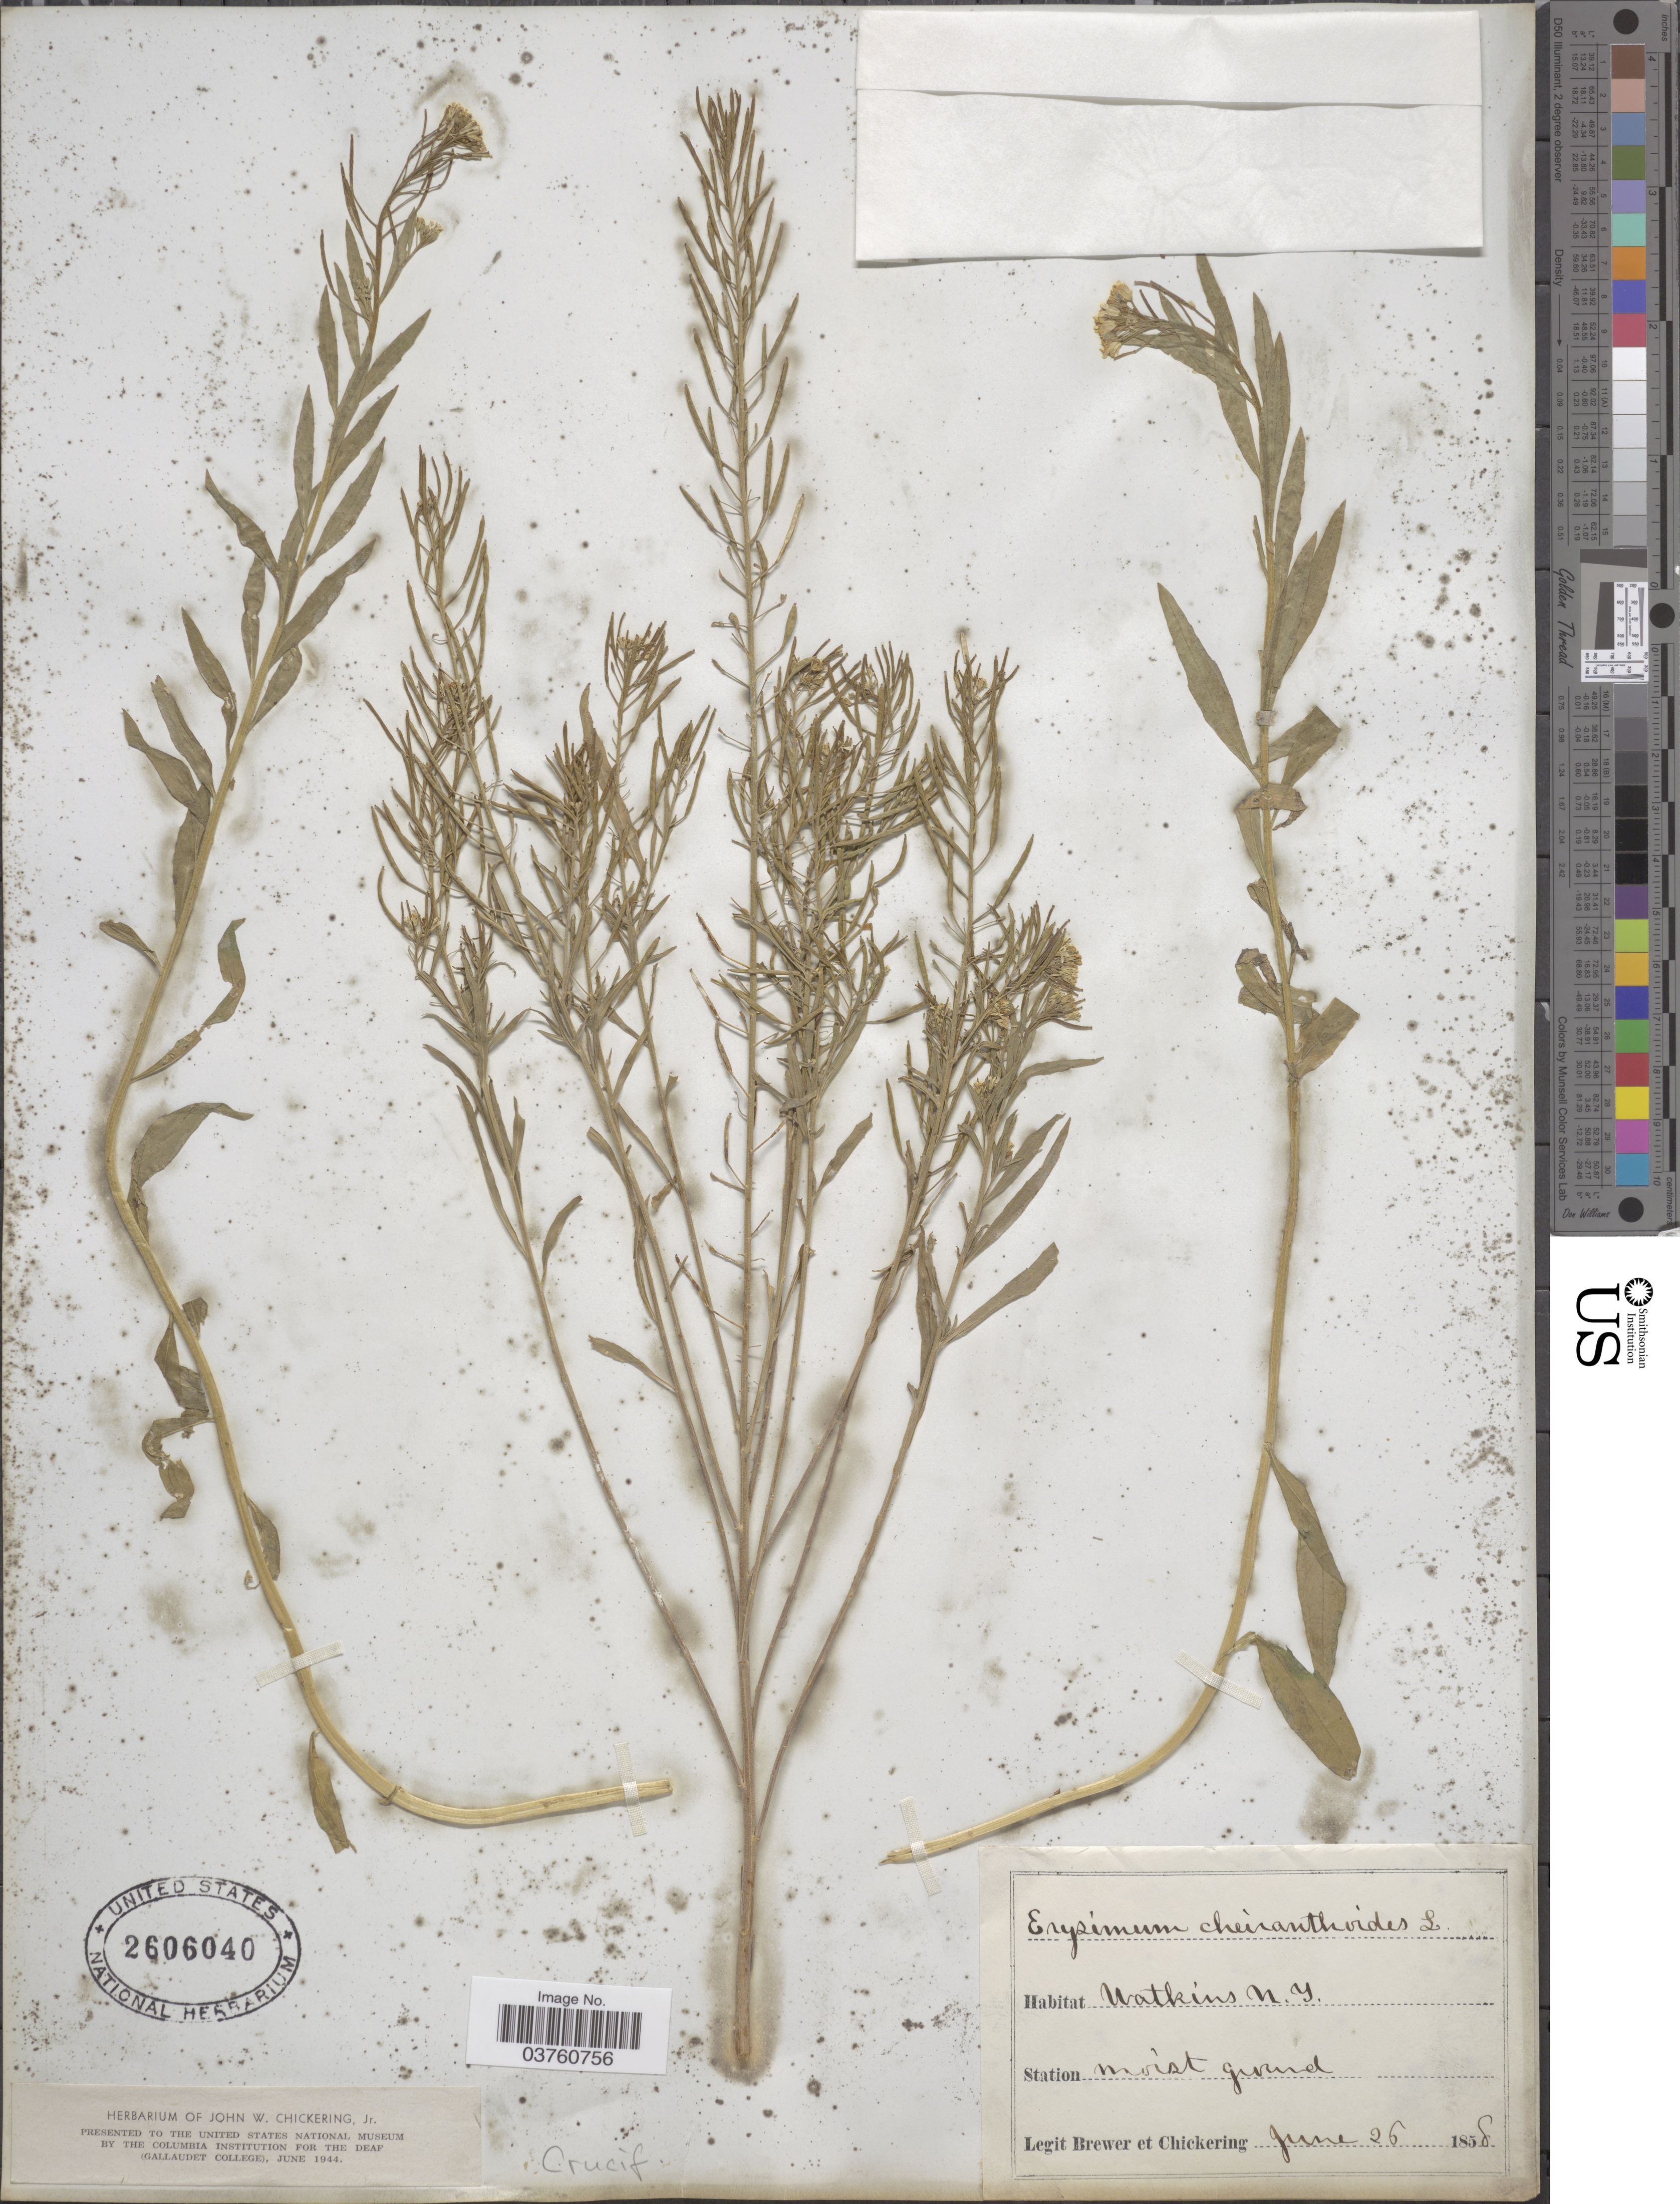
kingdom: Plantae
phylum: Tracheophyta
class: Magnoliopsida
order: Brassicales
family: Brassicaceae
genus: Erysimum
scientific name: Erysimum cheiranthoides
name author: L.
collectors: -. Brewer & J. Chickering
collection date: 1858-06-26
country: United States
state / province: New York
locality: Watkins.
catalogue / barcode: US 2606040